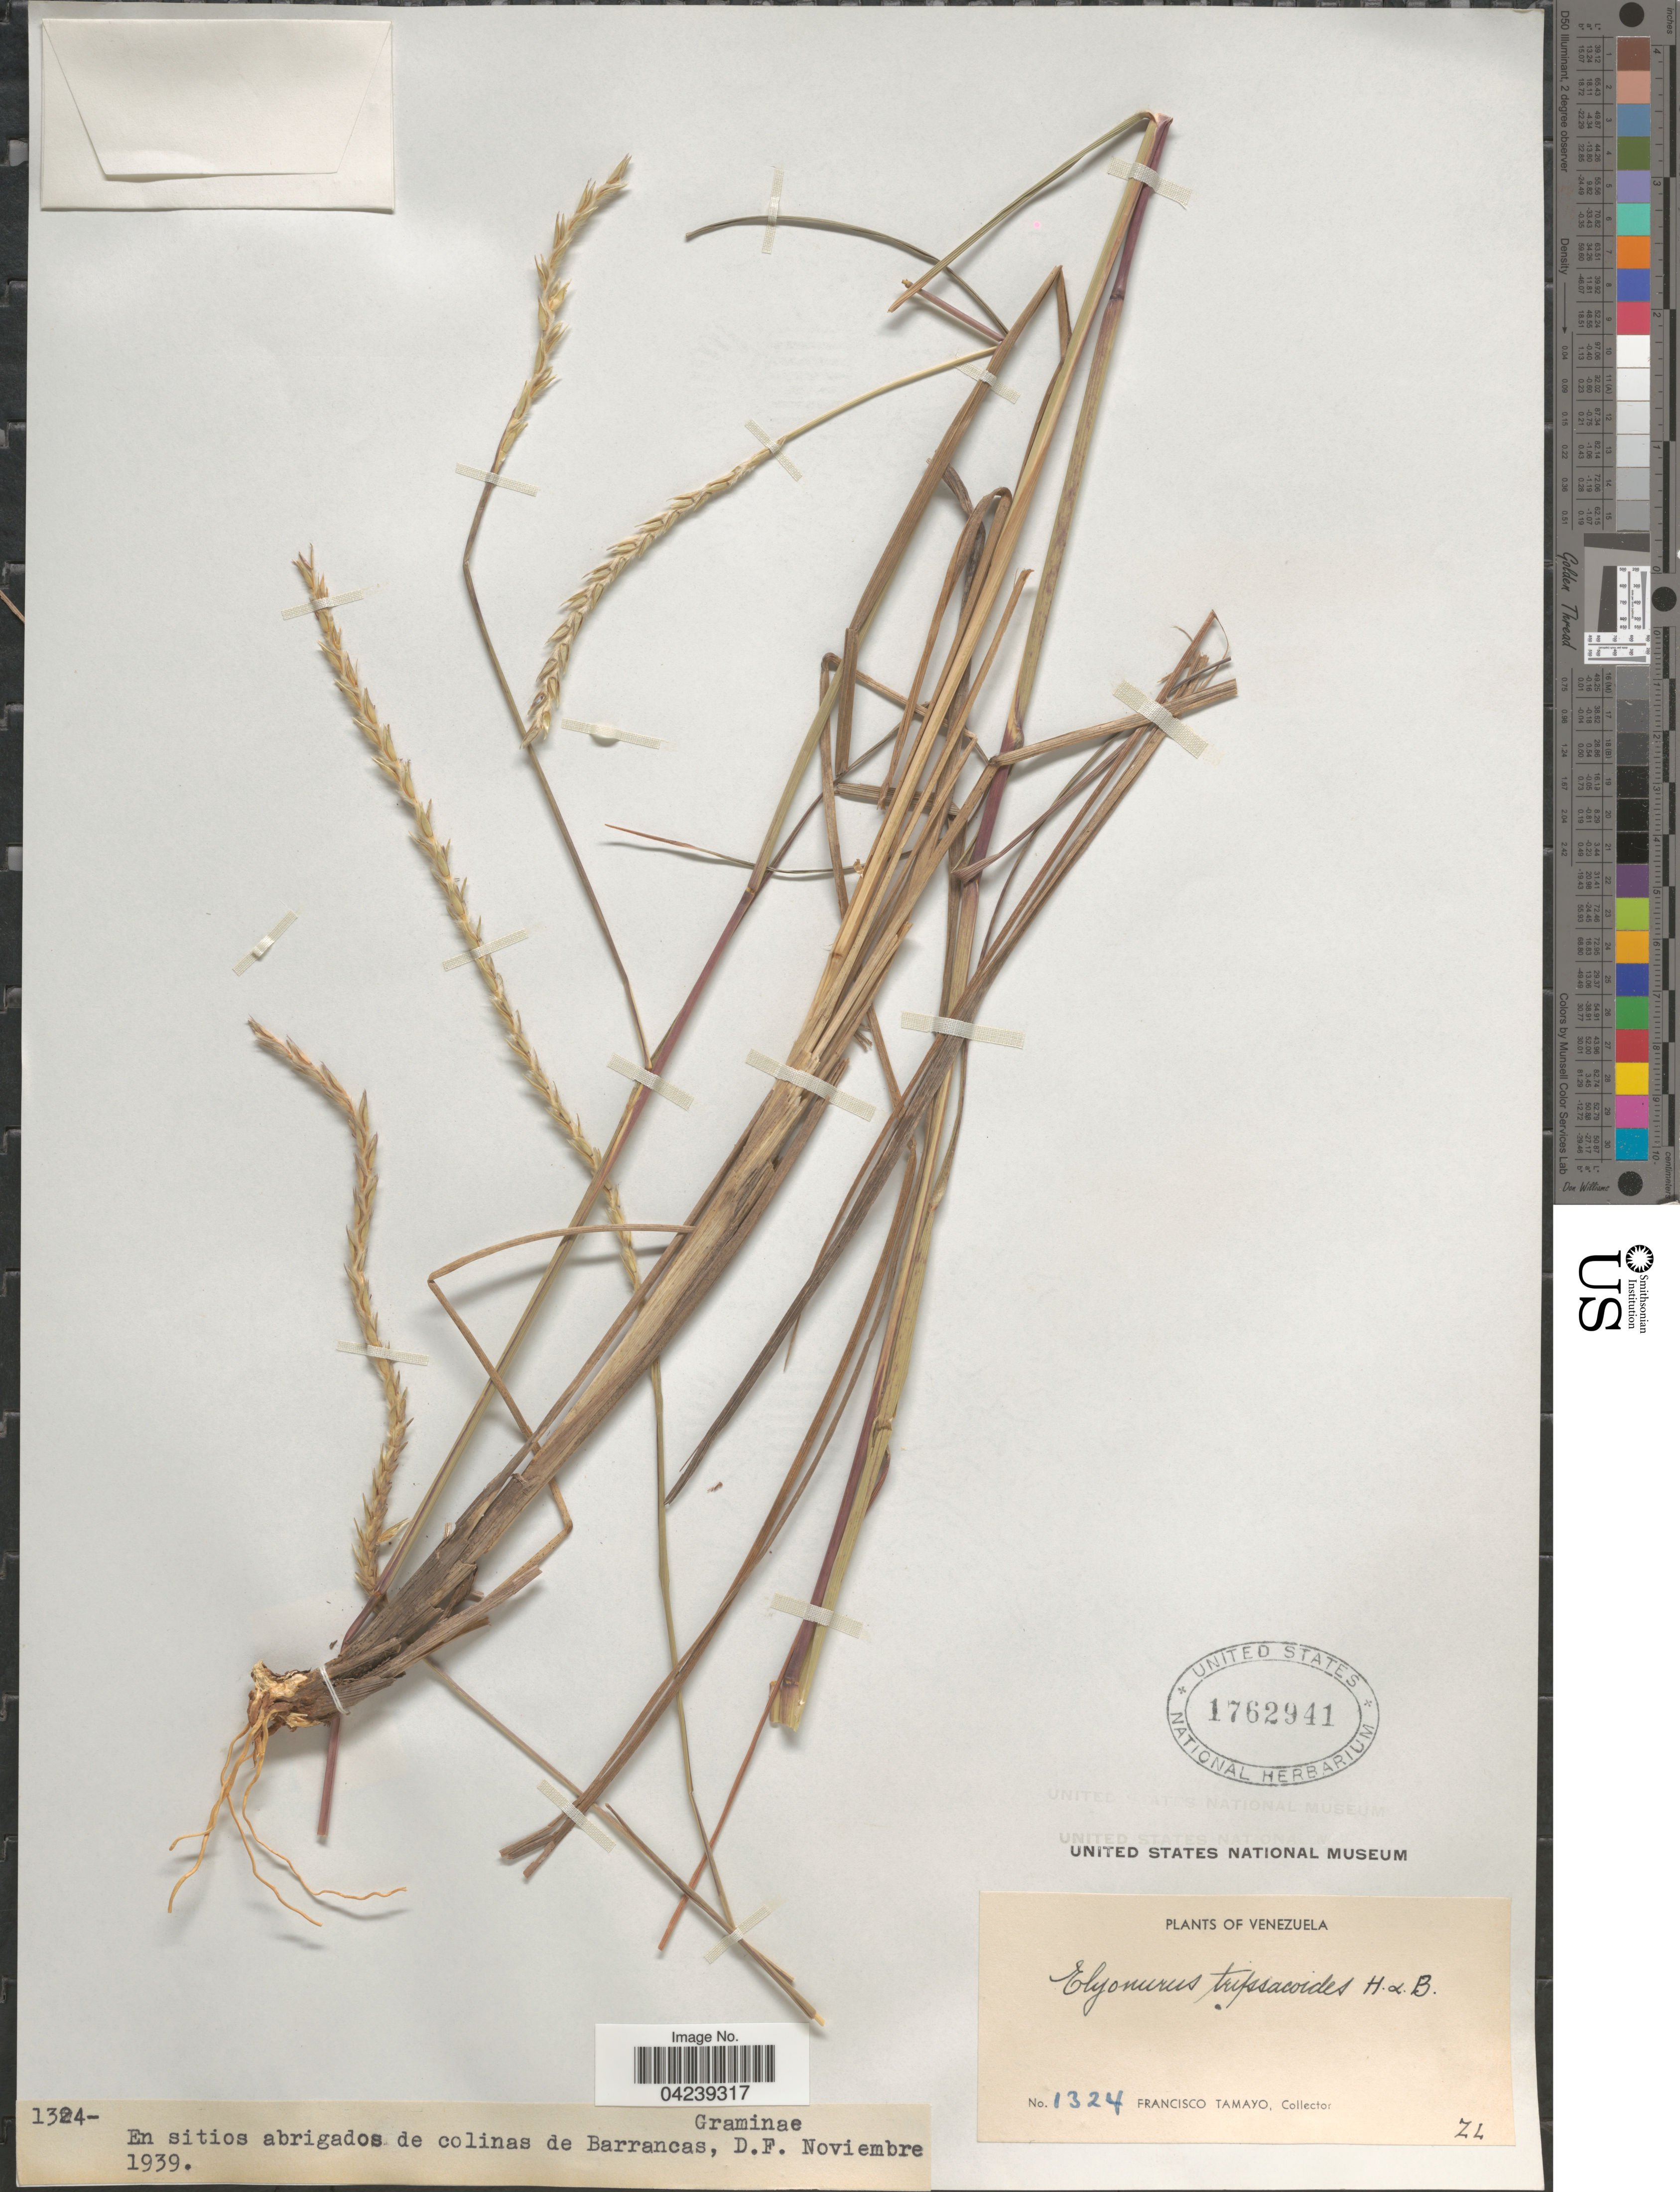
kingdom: Plantae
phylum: Tracheophyta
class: Liliopsida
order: Poales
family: Poaceae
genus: Elionurus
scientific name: Elionurus tripsacoides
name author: Humb. & Bonpl. ex Willd.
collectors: F. Tamayo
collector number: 1324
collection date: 1939-11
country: Venezuela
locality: En sitios abrigados de colinas de Barrancas, D.F.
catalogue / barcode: US 1762941